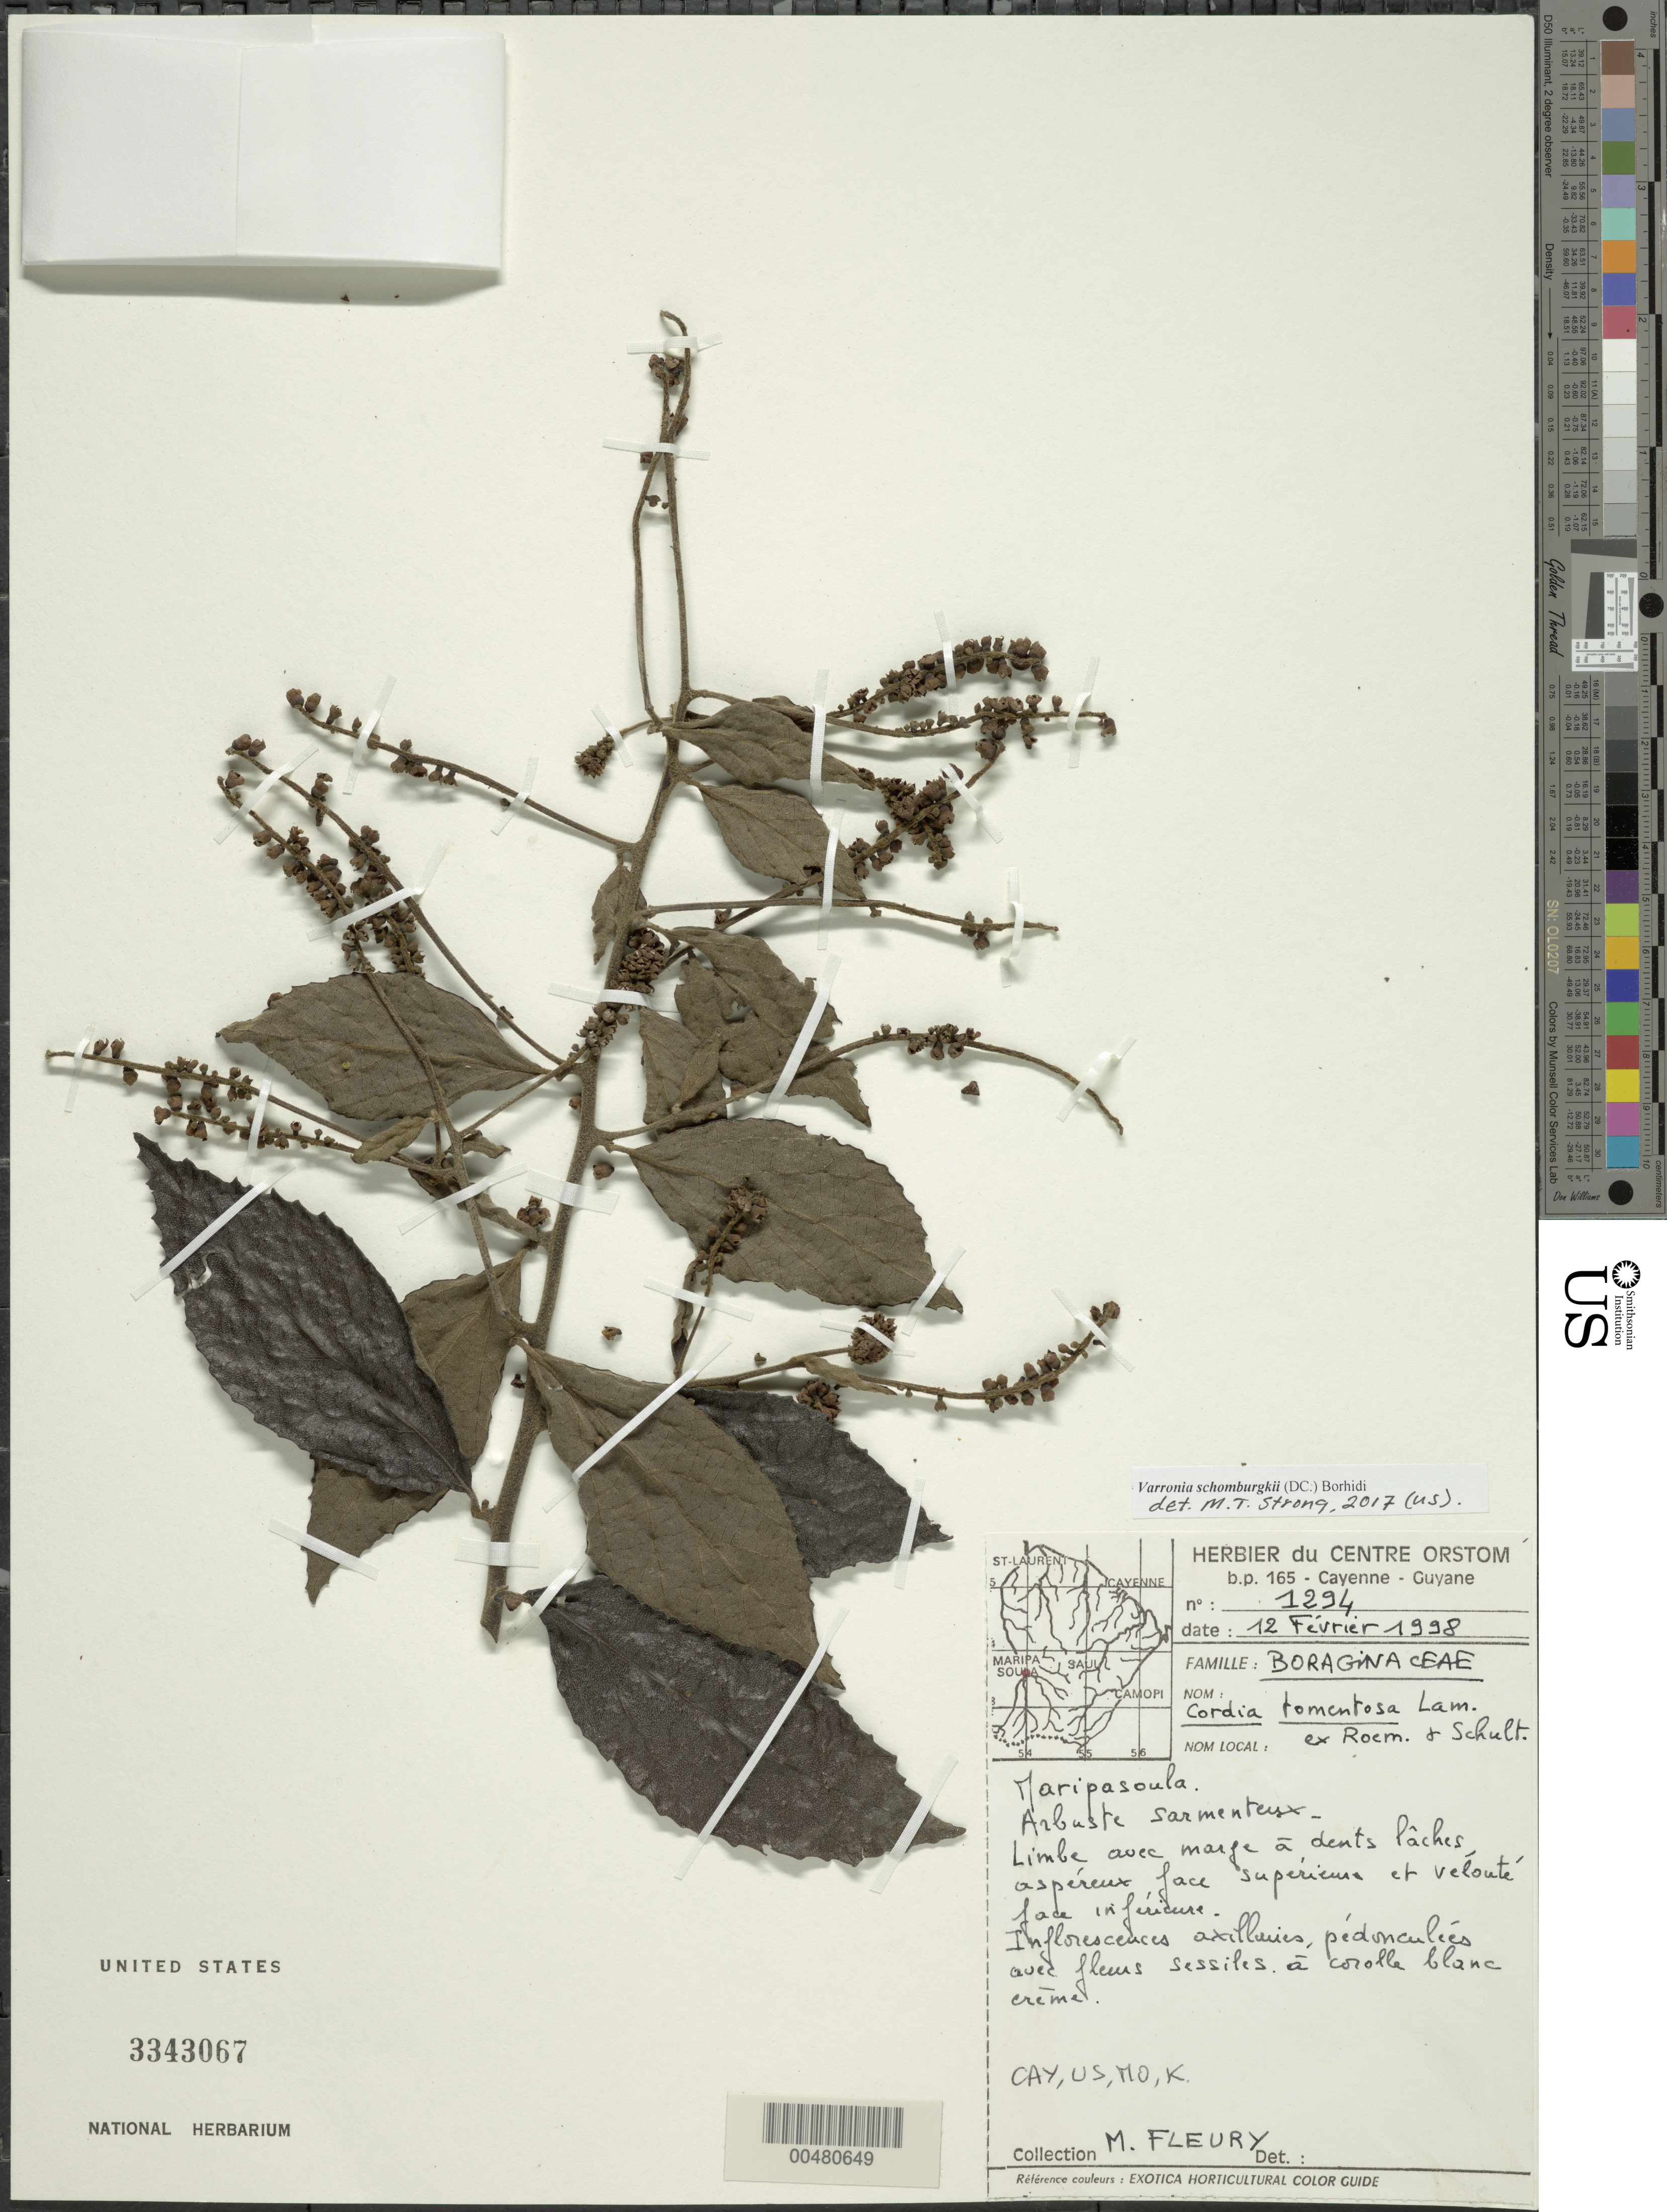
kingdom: Plantae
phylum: Tracheophyta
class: Magnoliopsida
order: Boraginales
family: Cordiaceae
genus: Varronia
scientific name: Varronia schomburgkii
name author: (DC.) Borhidi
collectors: M. Fleury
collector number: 1294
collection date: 1998-02-12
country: French Guiana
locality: Maripasoula.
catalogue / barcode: US 3343067